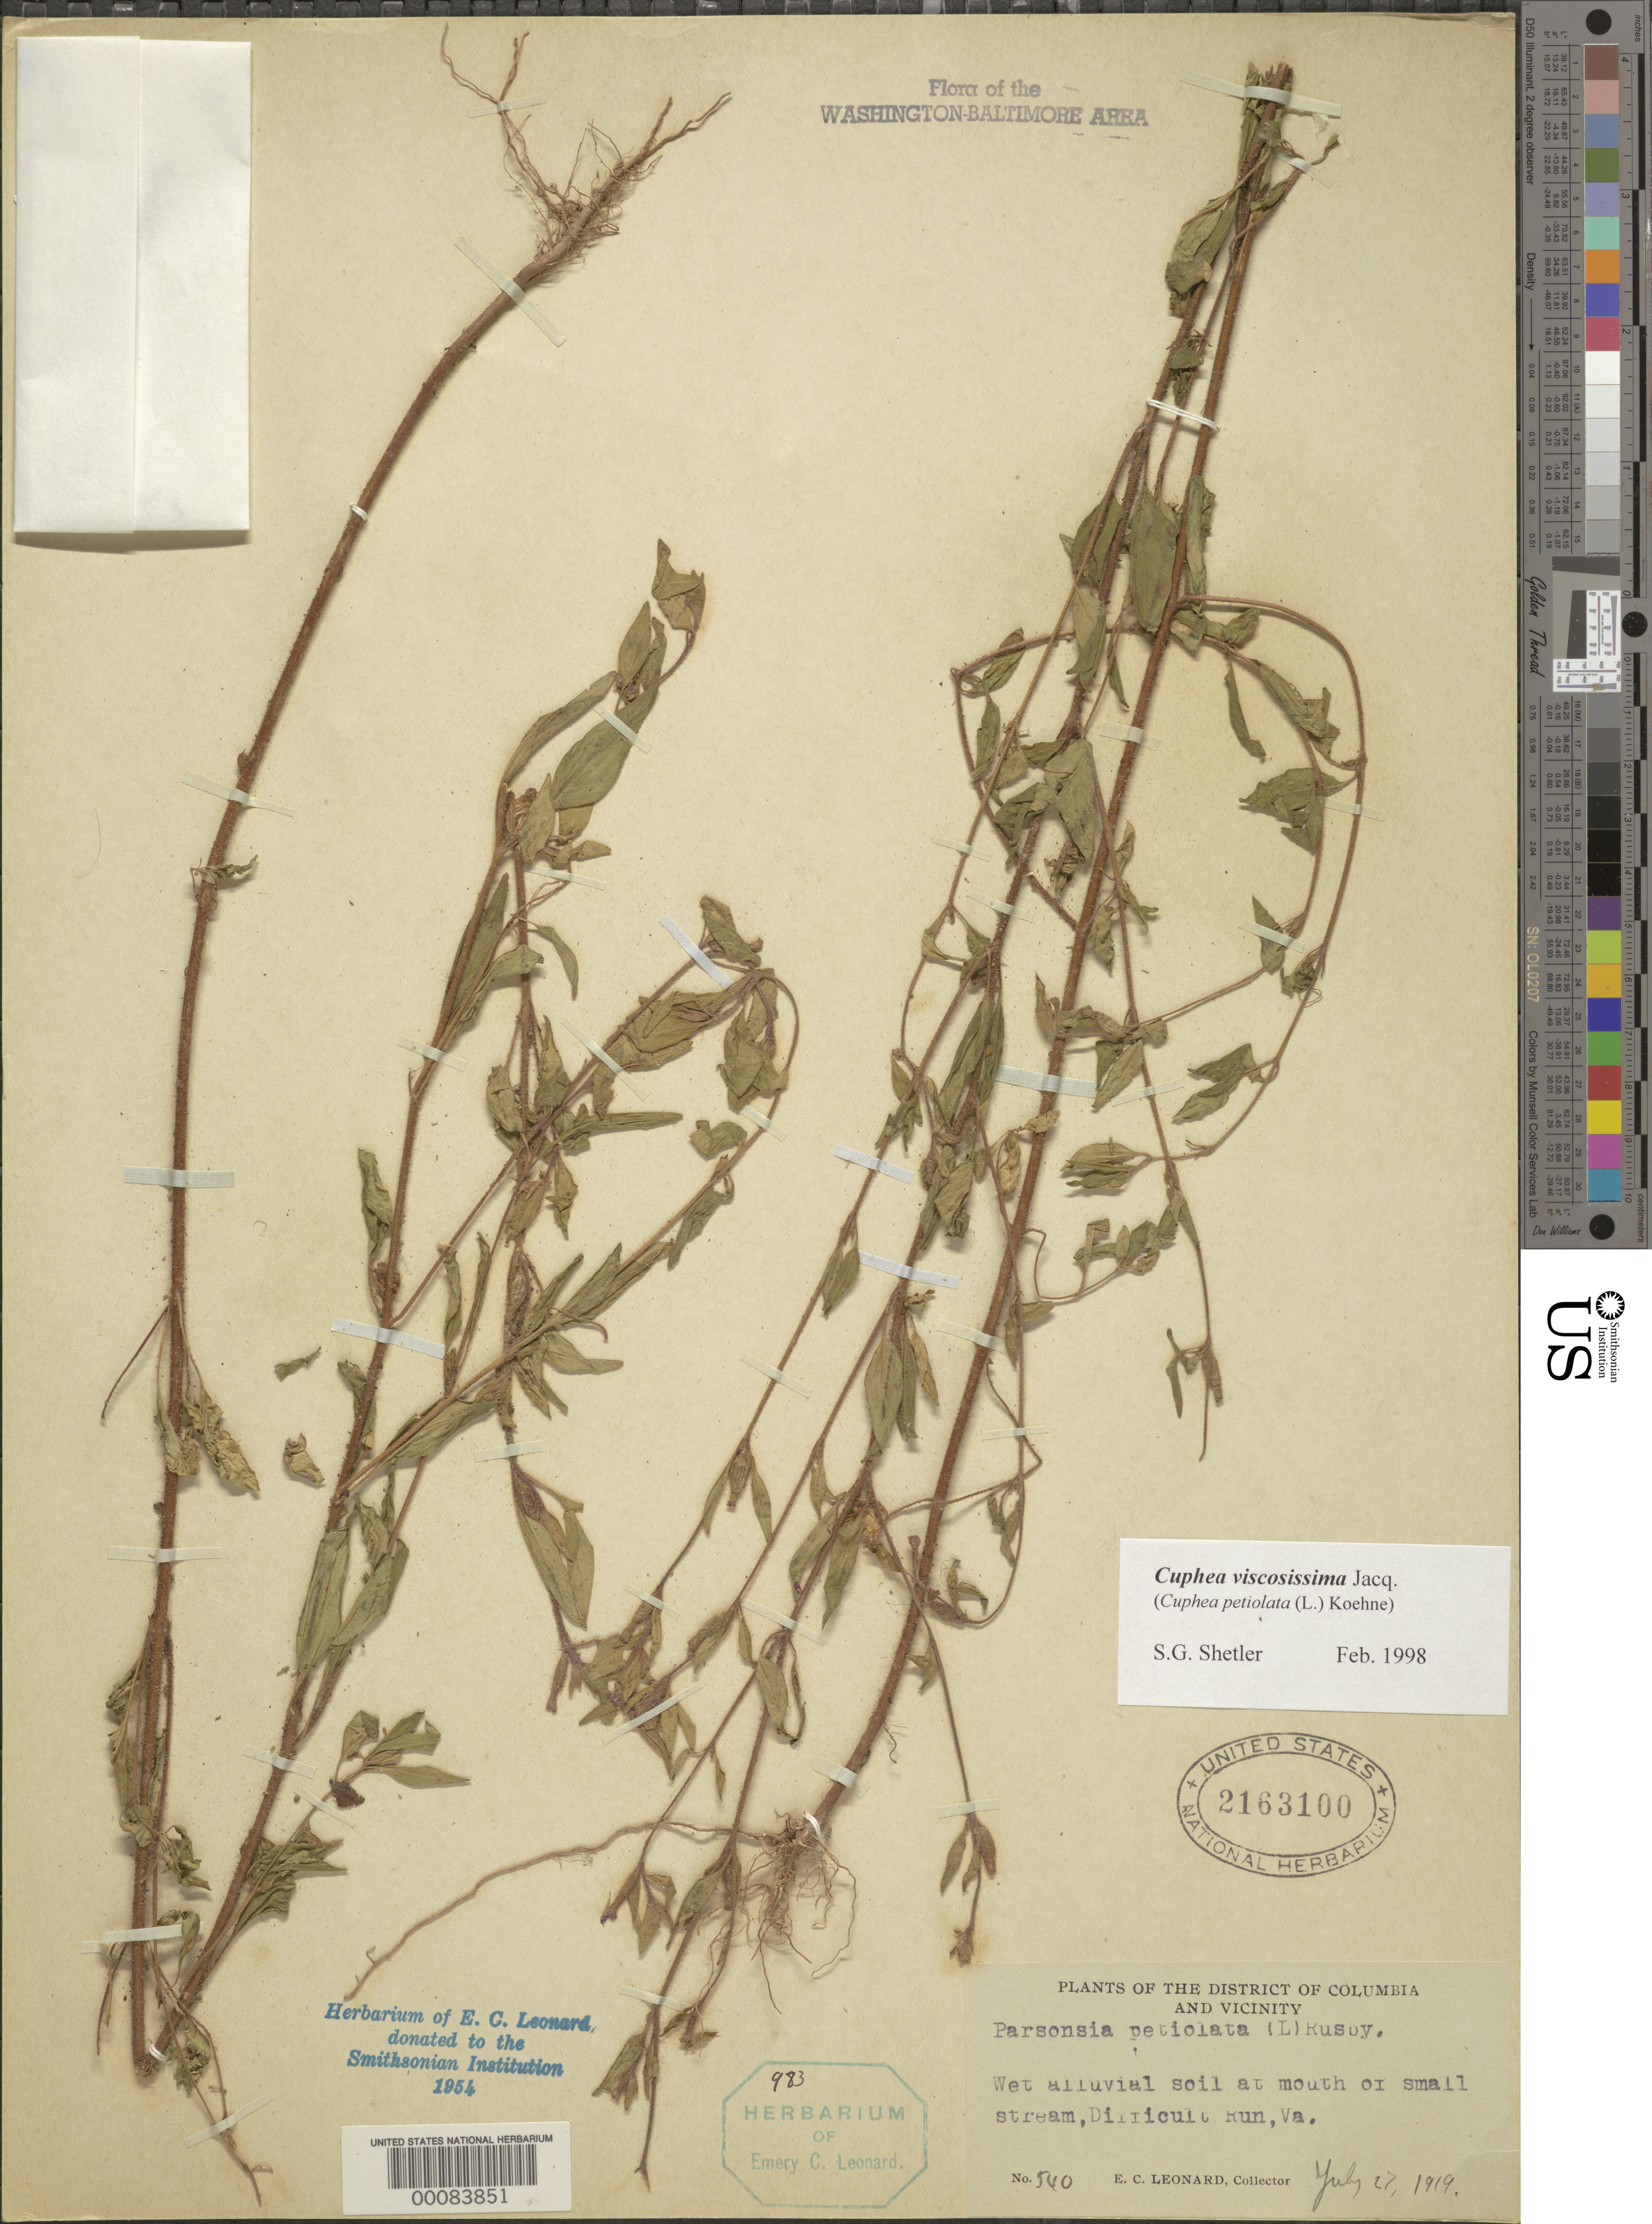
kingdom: Plantae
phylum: Tracheophyta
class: Magnoliopsida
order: Myrtales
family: Lythraceae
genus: Cuphea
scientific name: Cuphea viscosissima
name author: Jacq.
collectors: E. C. Leonard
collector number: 540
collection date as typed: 27 Jul 1919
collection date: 1919-07-27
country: United States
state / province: Virginia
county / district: Fairfax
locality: Difficult Run C. and O. Canal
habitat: Wet alluvial soil at mouth of small stream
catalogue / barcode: US 2163100